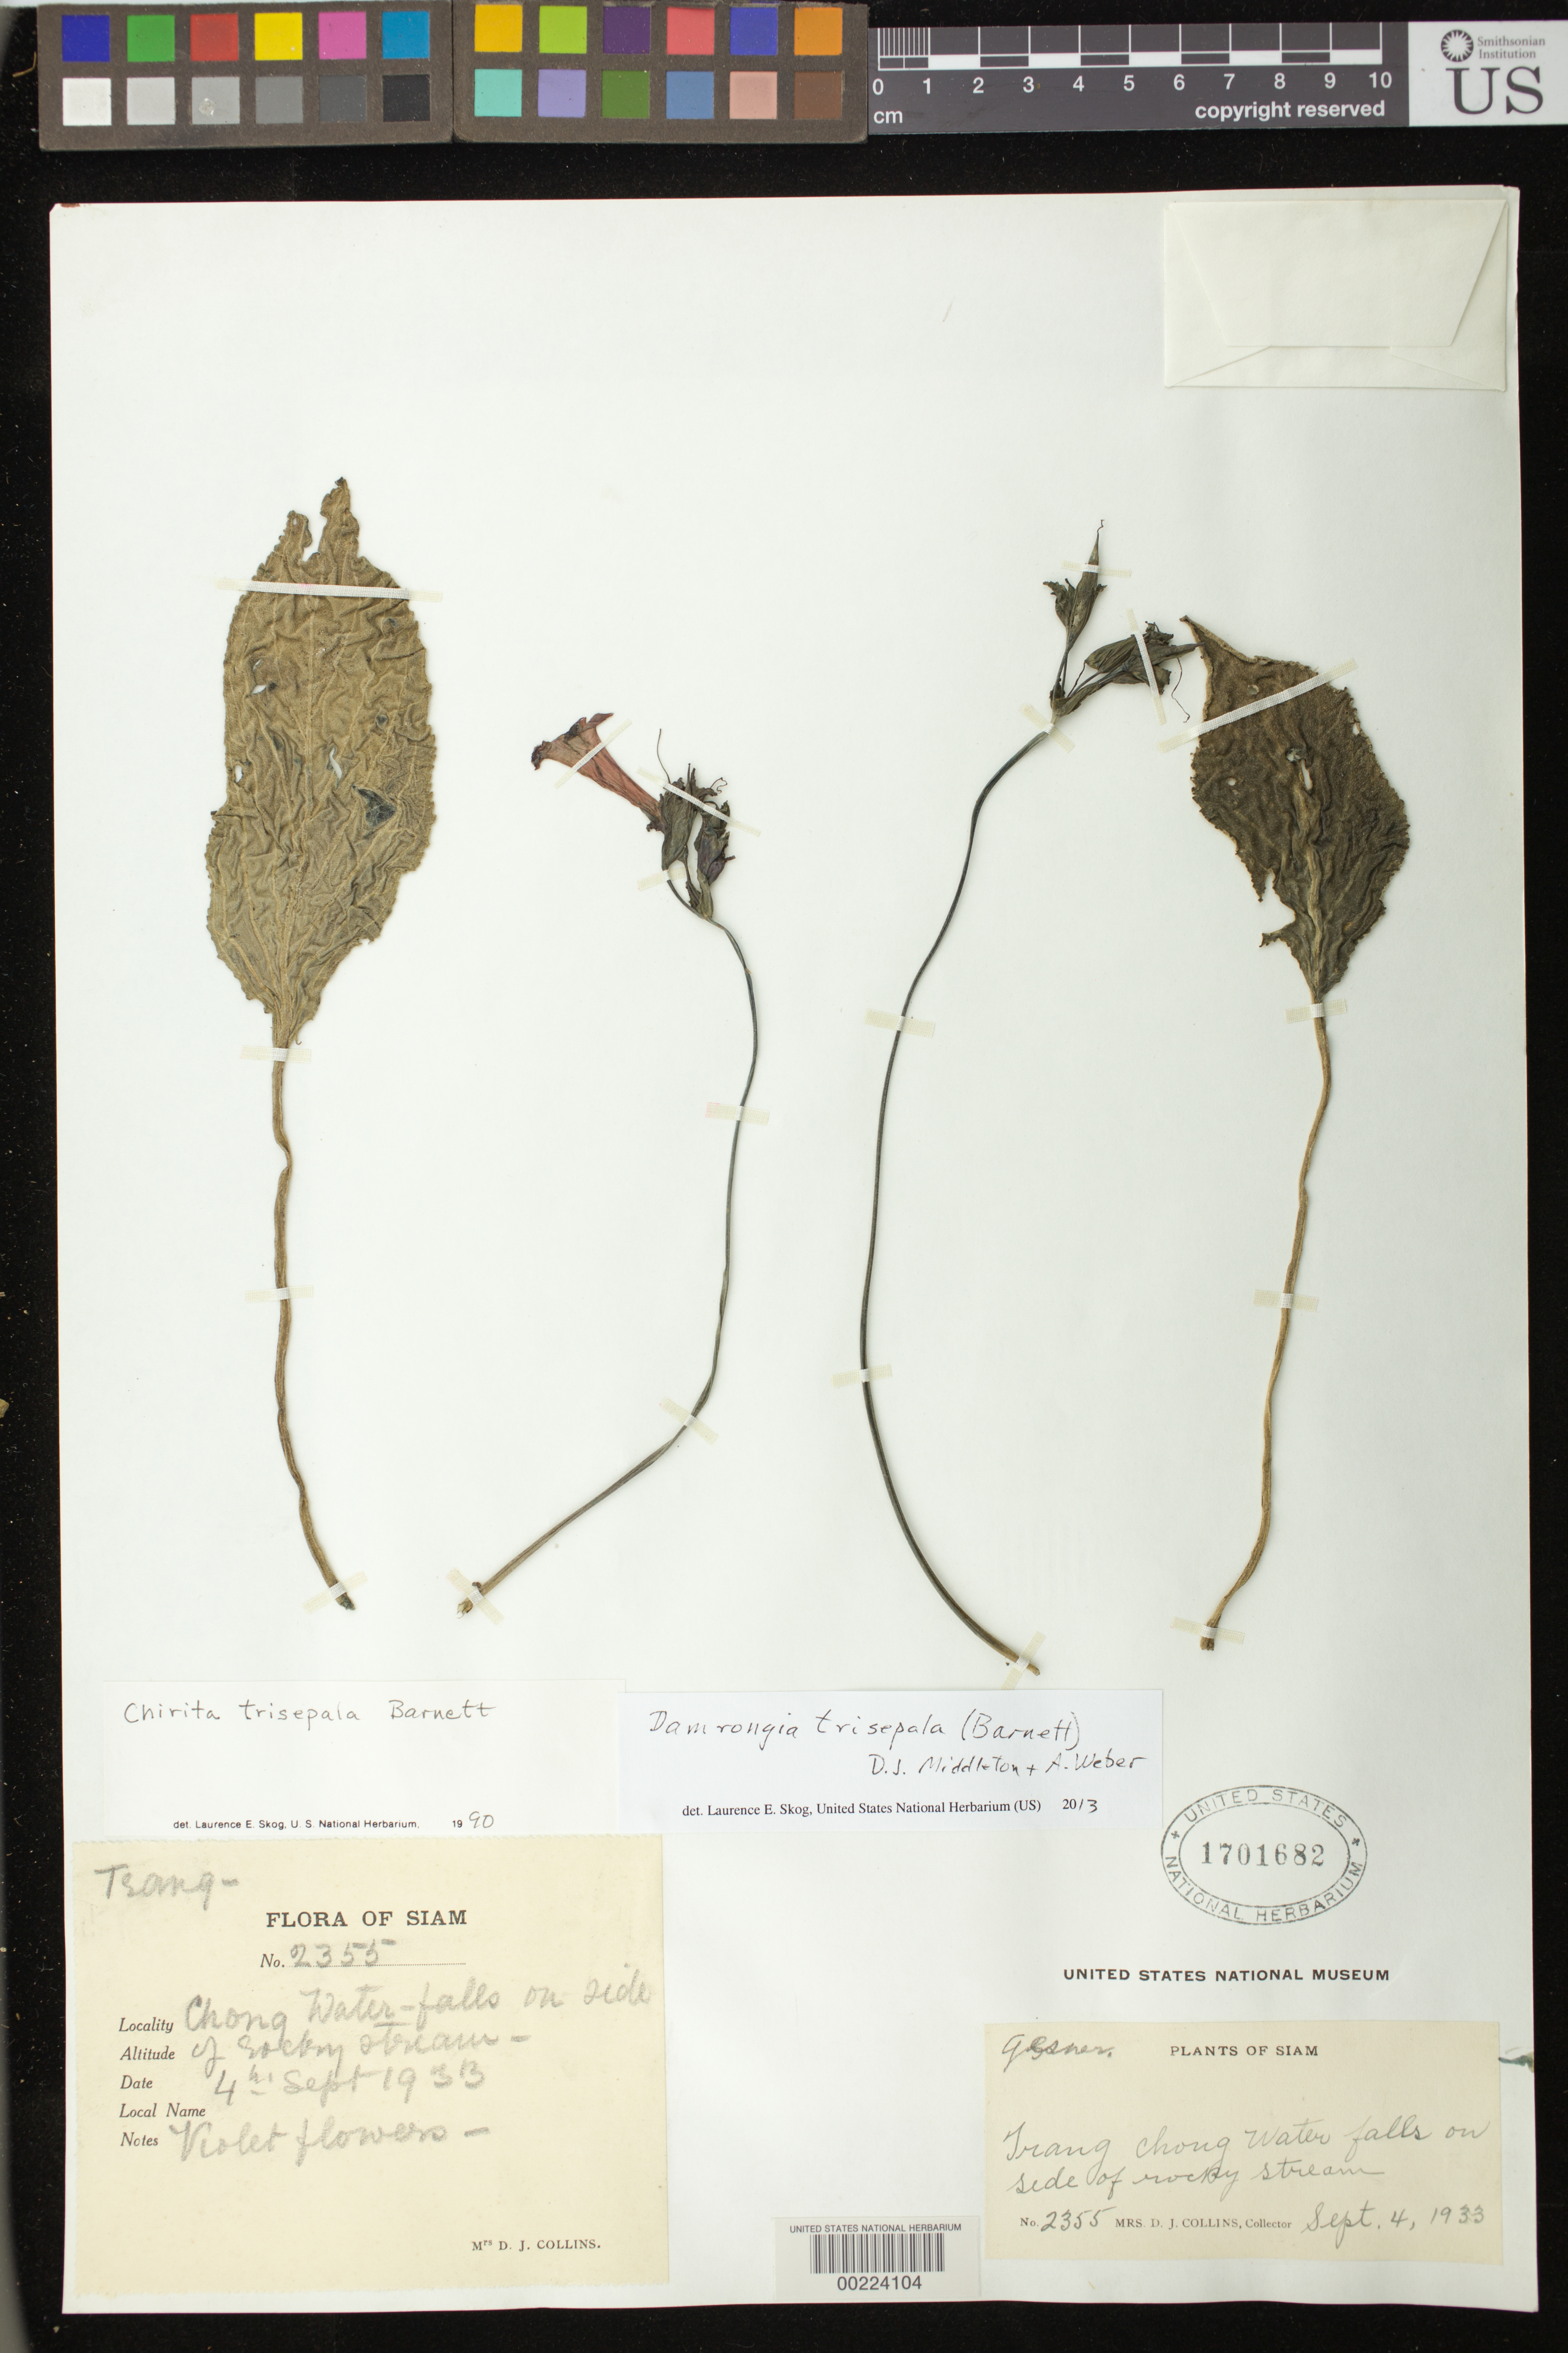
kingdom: Plantae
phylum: Tracheophyta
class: Magnoliopsida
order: Lamiales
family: Gesneriaceae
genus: Damrongia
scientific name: Damrongia trisepala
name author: (Barnett) D.J. Middleton & A. Weber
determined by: Skog, Laurence E.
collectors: Mrs. D. J. Collins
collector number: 2355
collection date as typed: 04 Sep 1933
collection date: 1933-09-04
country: Thailand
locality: Trang chong water-falls on side of rocky stream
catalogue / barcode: US 1701682